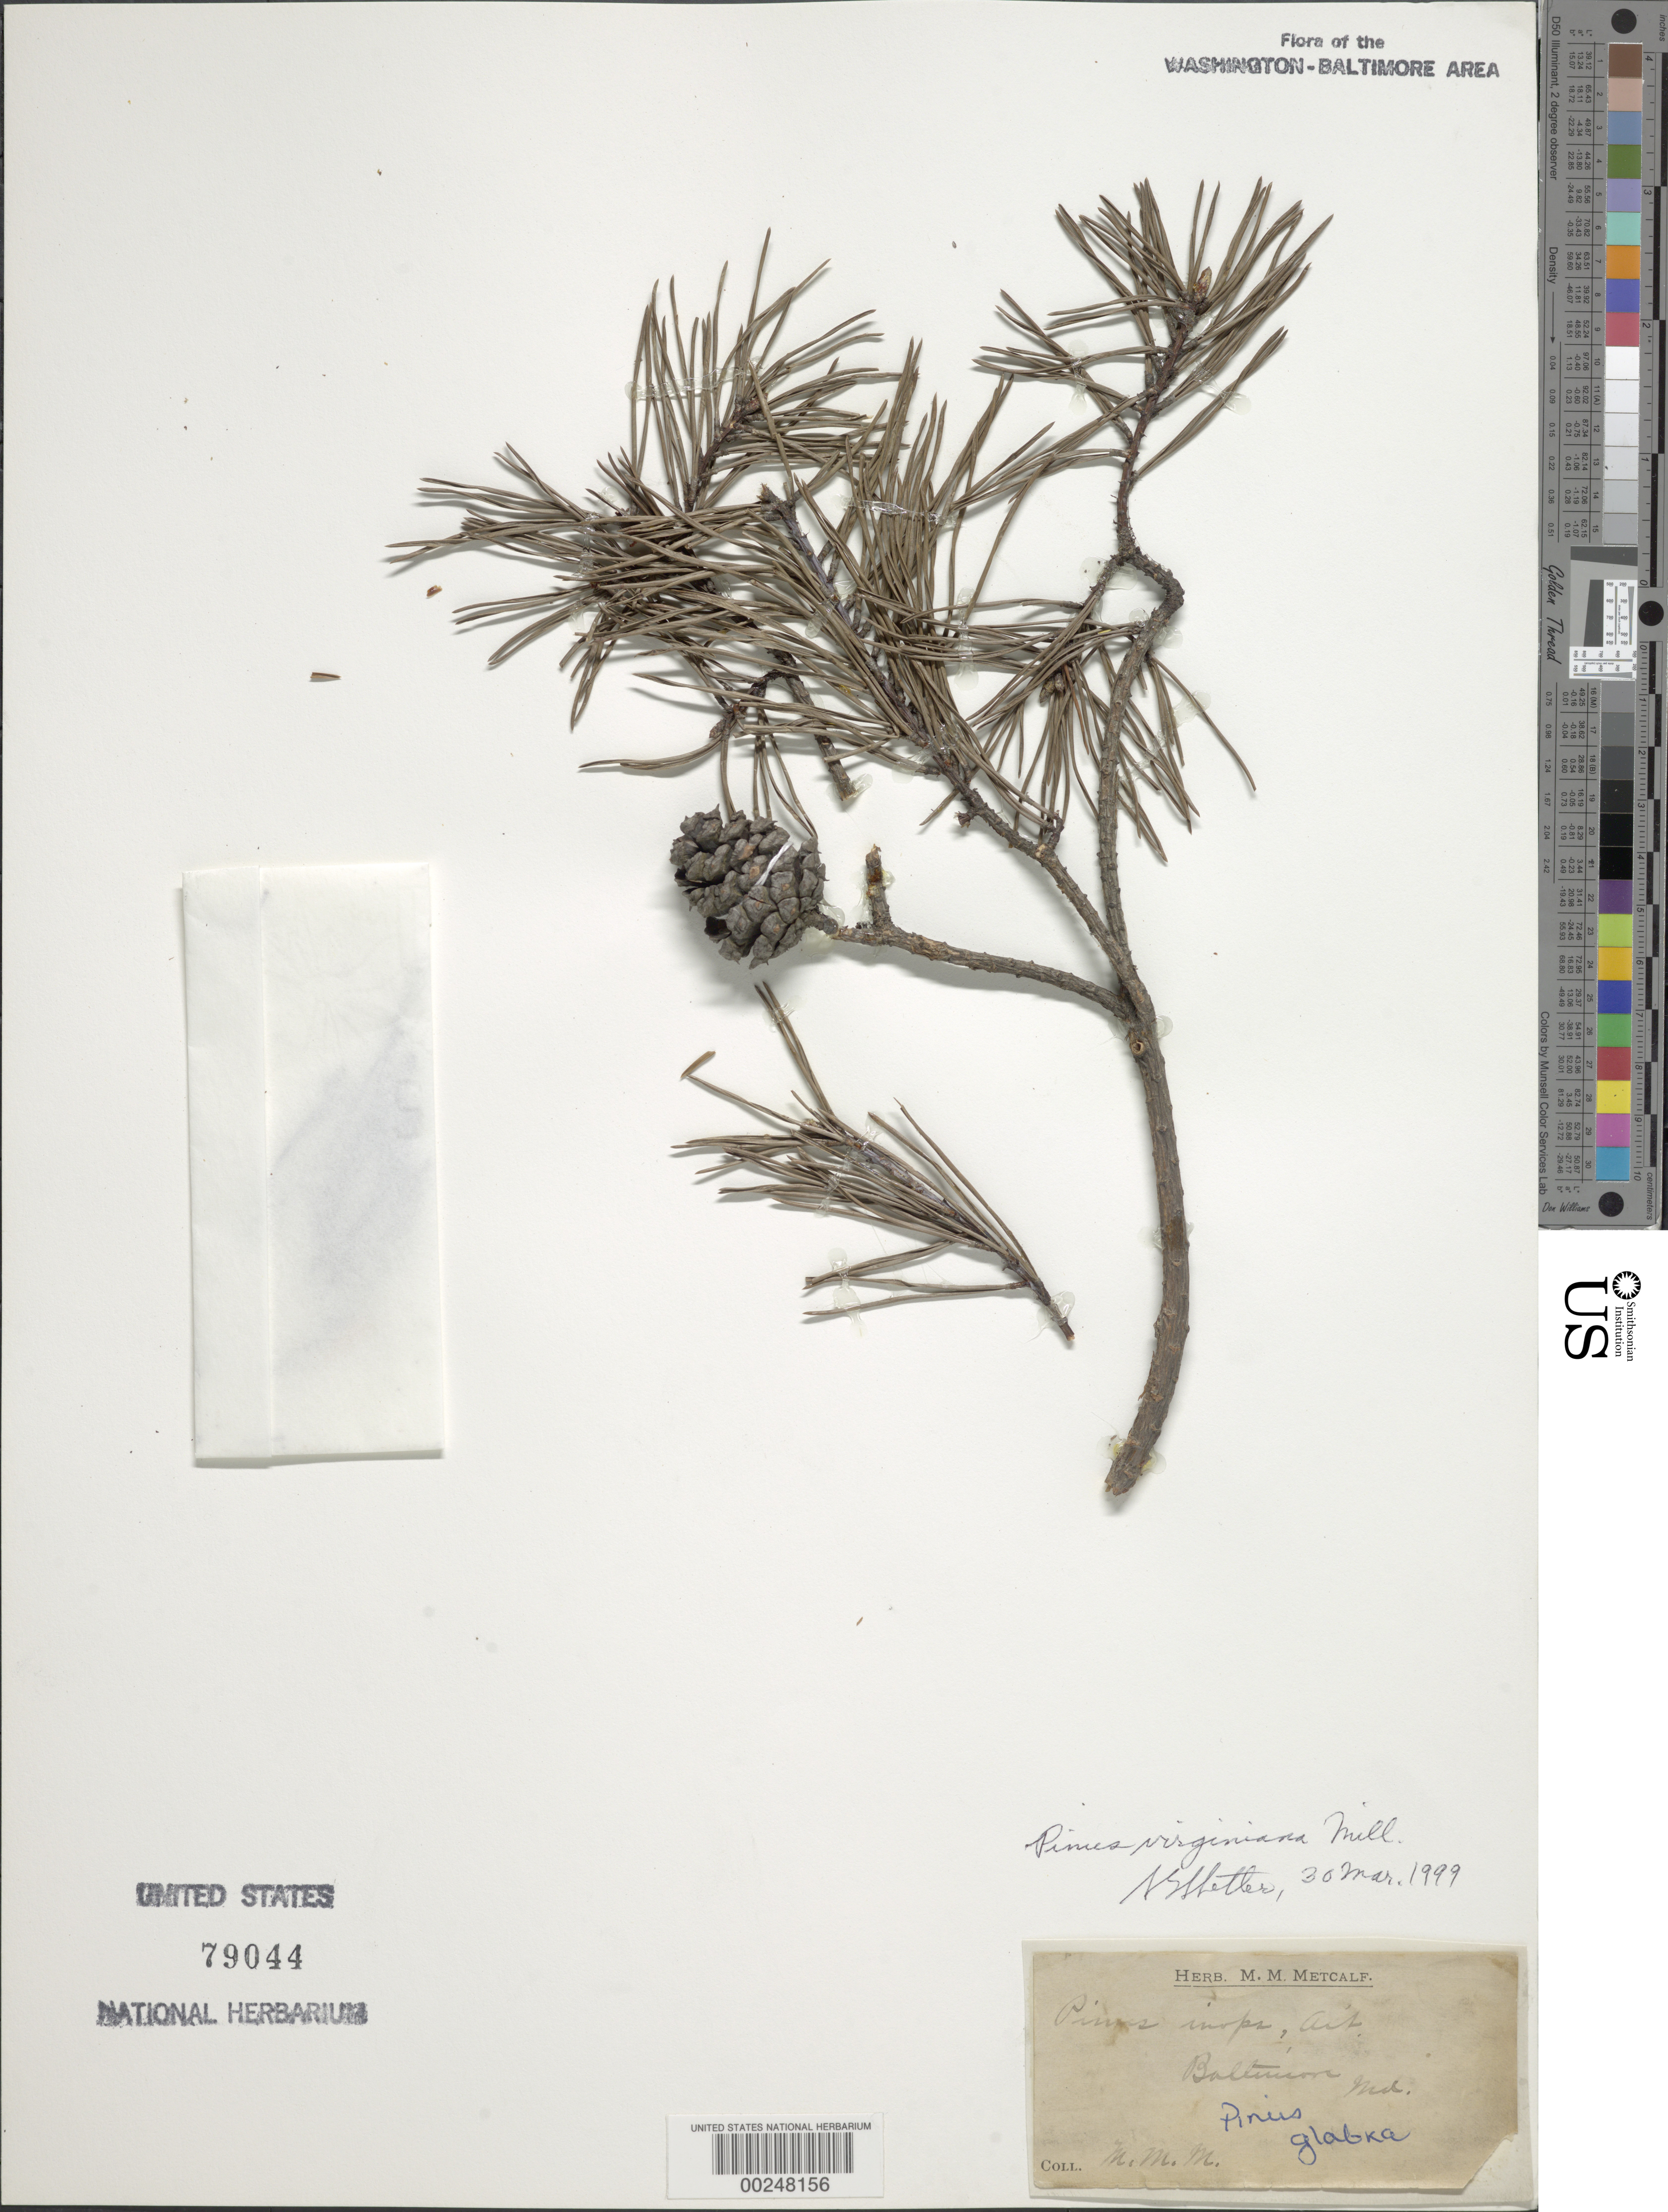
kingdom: Plantae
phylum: Tracheophyta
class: Pinopsida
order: Pinales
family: Pinaceae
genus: Pinus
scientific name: Pinus virginiana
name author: Mill.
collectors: M. Metcalf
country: United States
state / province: Maryland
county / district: City of Baltimore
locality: Baltimore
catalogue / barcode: US 79044